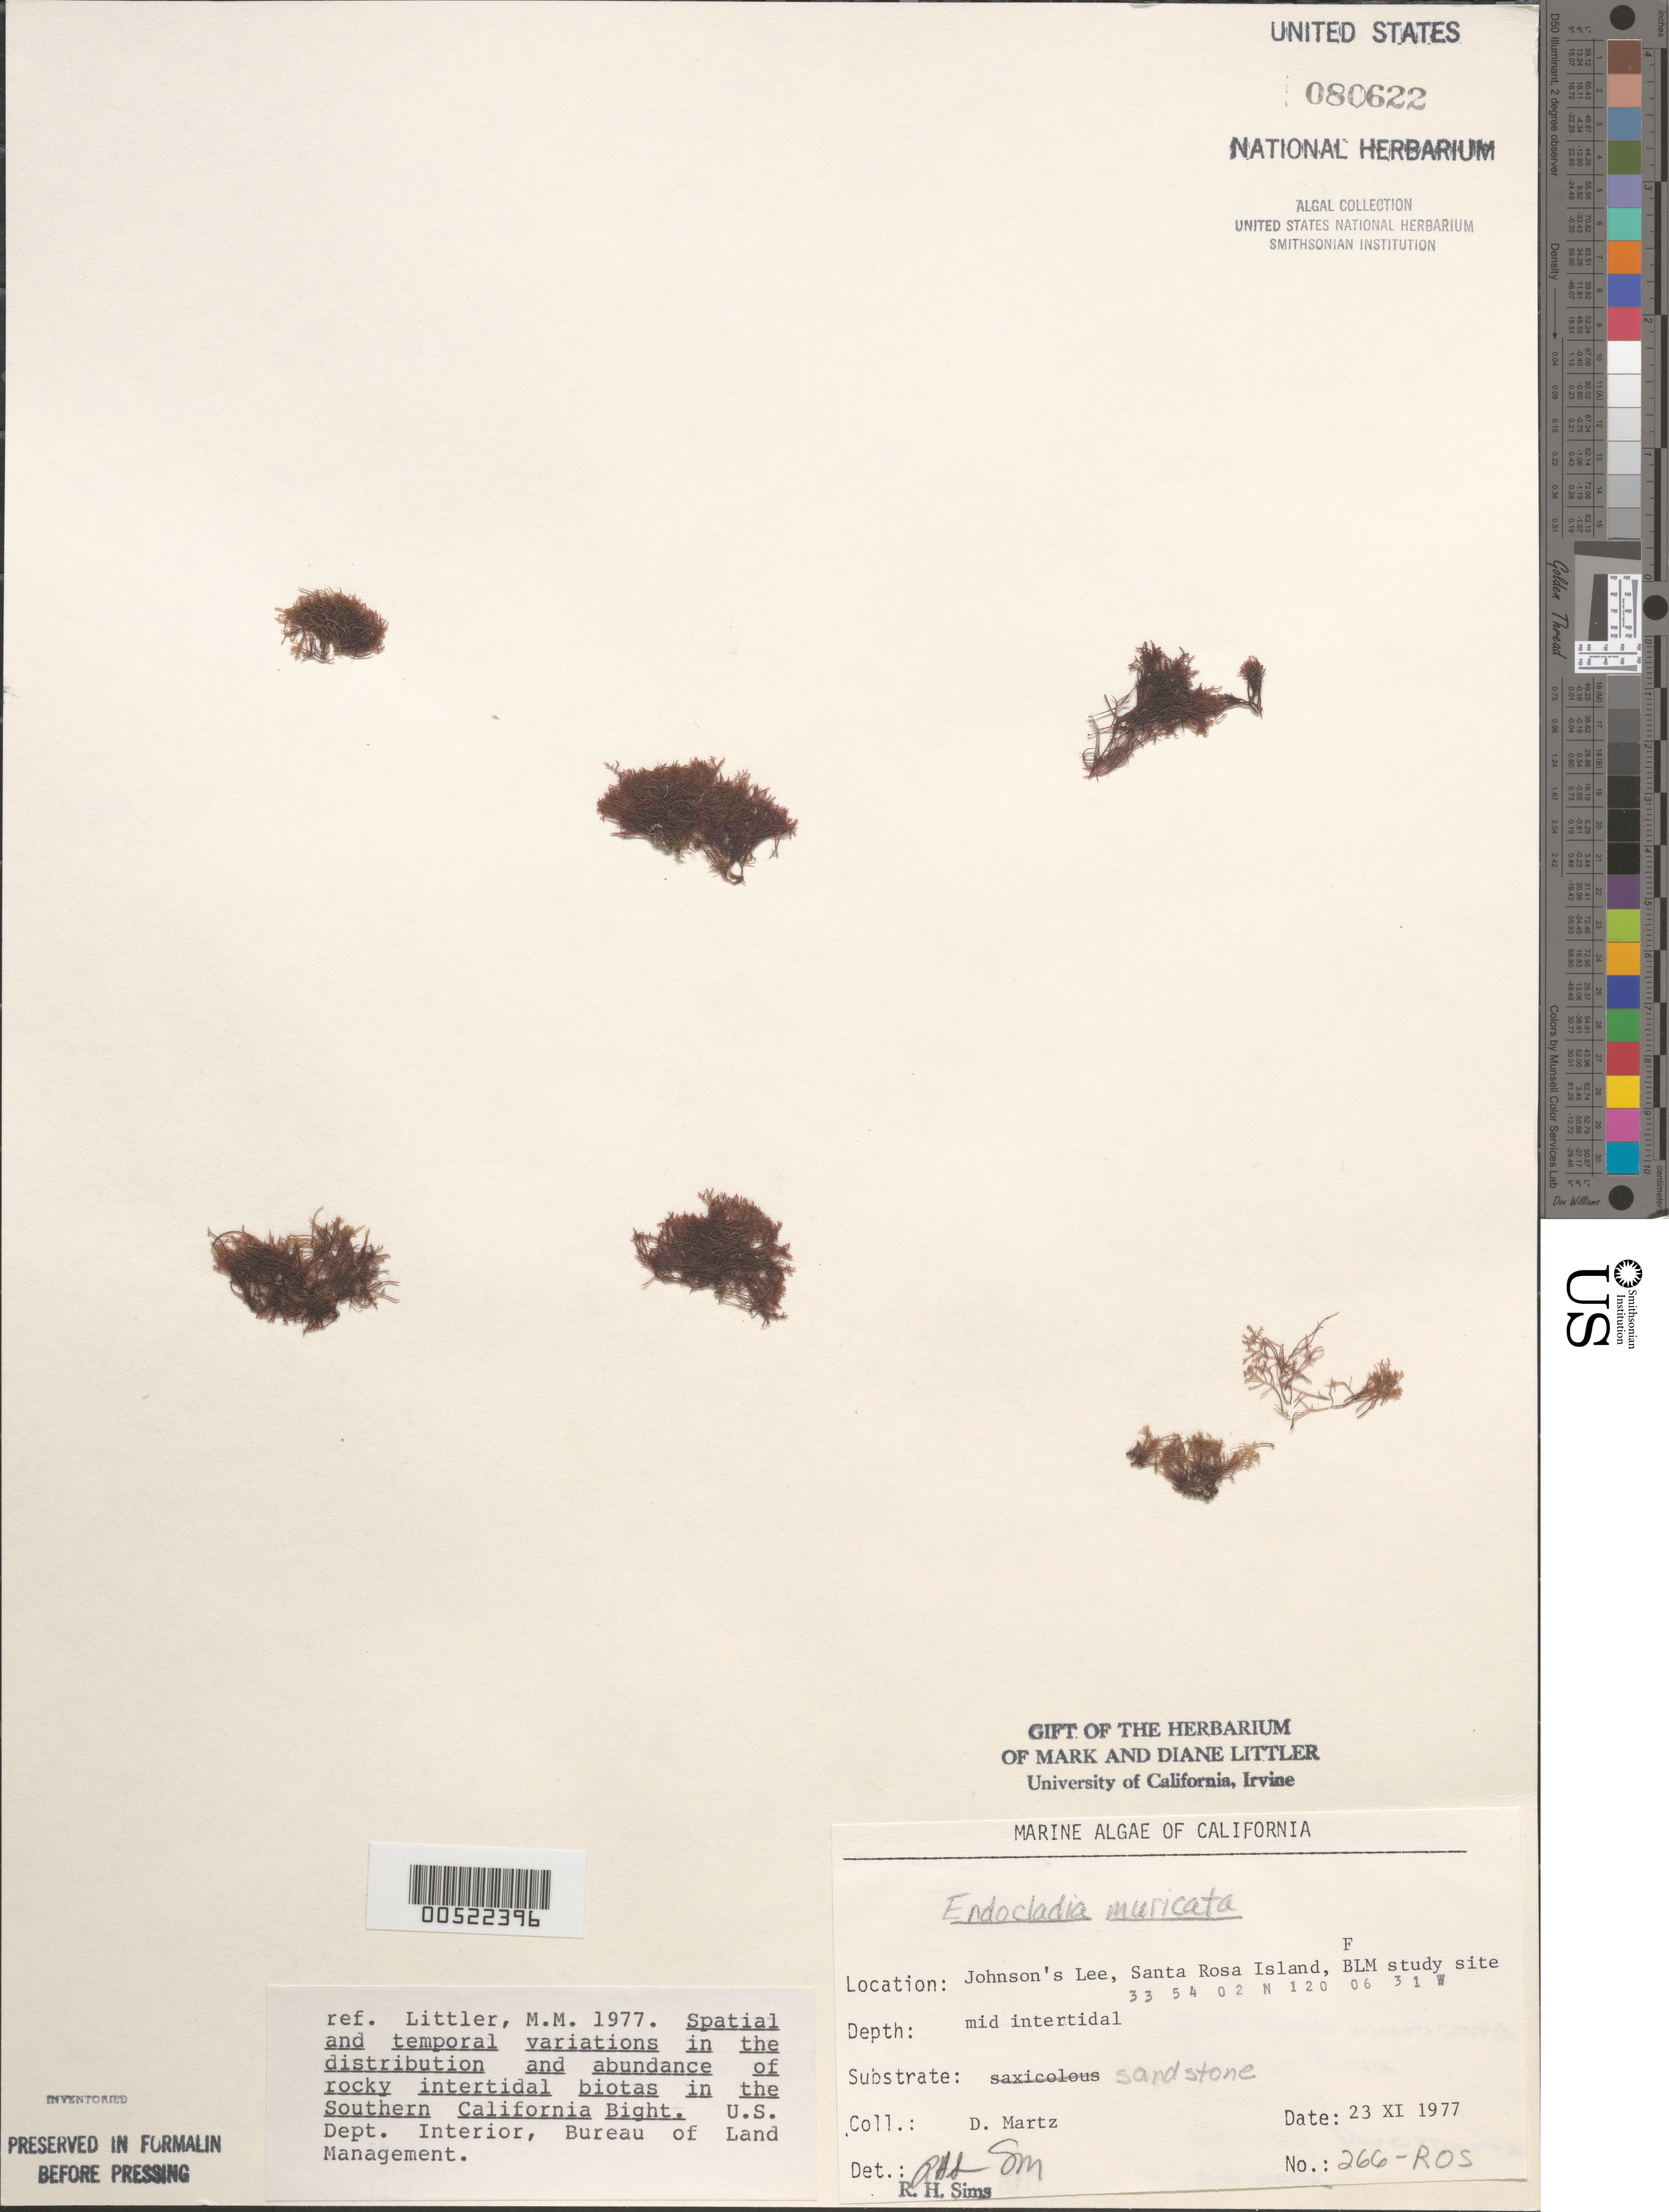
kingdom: Plantae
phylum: Rhodophyta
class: Florideophyceae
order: Gigartinales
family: Endocladiaceae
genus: Endocladia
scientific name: Endocladia muricata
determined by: Sims, Robert H.; Murray, S. N.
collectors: D. Martz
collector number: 266-ros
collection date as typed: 23 Nov 1977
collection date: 1977-11-23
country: United States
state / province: California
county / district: Santa Barbara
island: Santa Rosa Island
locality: Johnson's Lee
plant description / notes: BLM-SOCALBIGHT Rocky Intertidal Survey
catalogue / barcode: US 80622